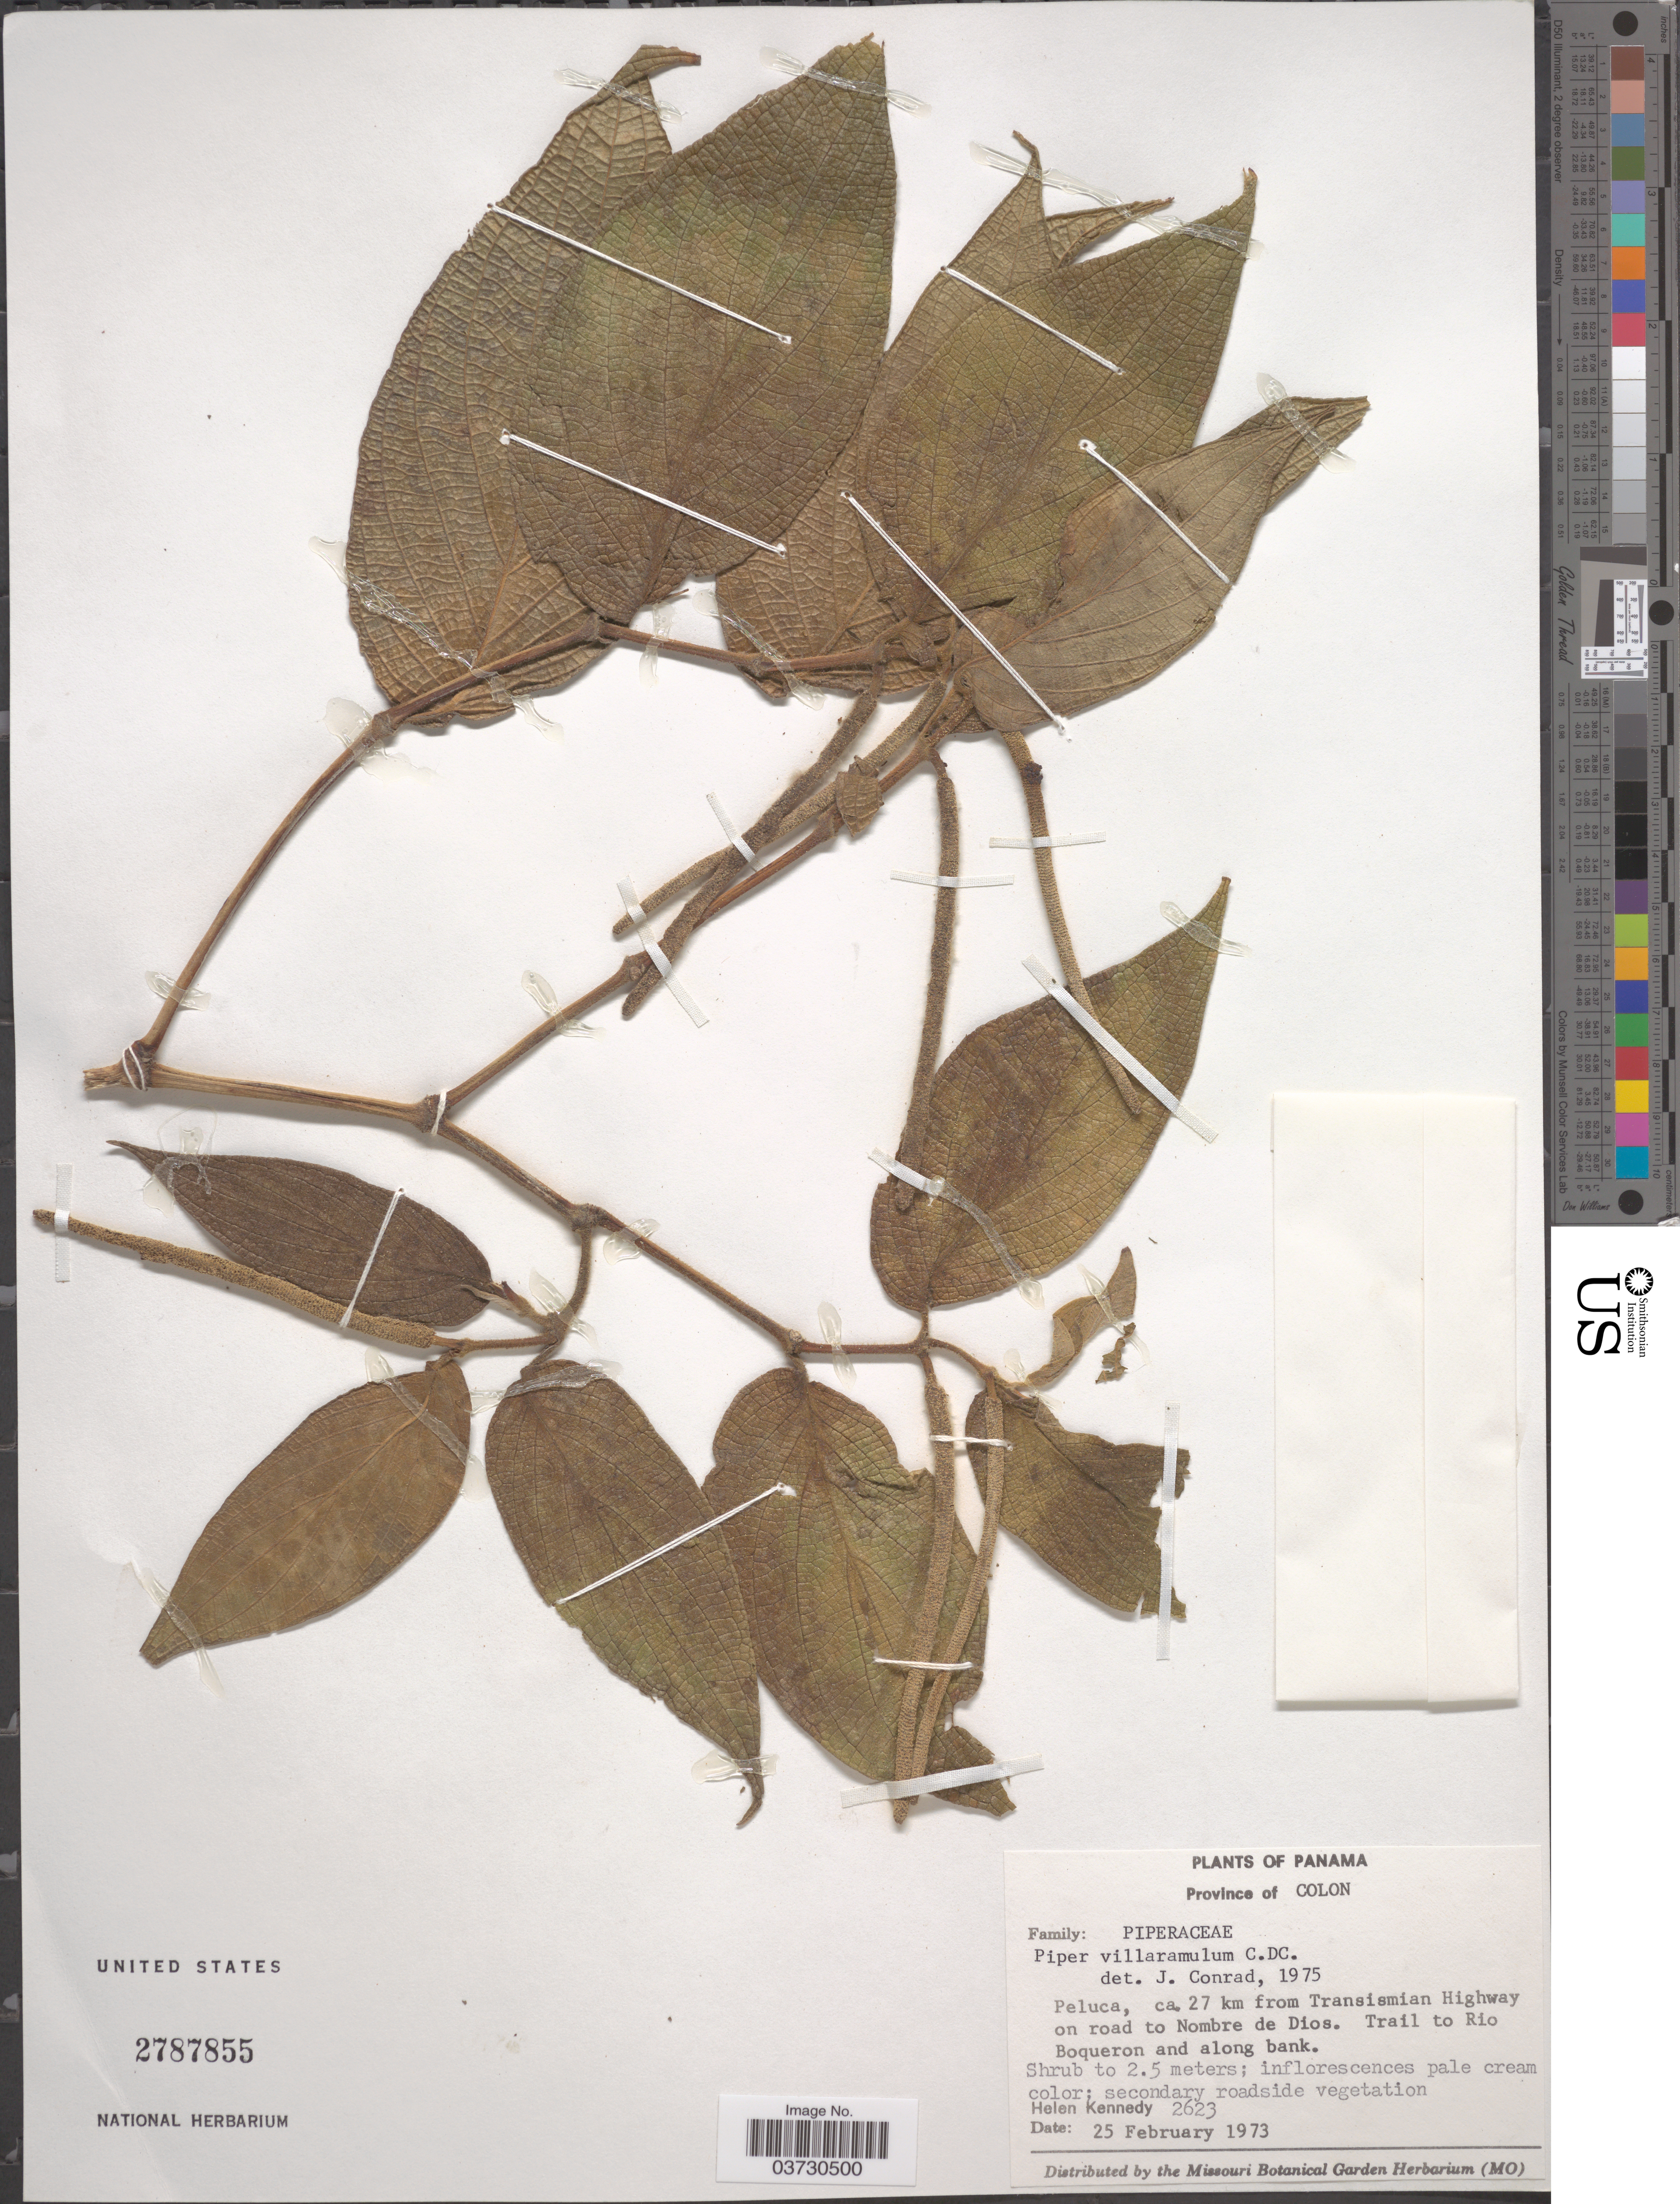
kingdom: Plantae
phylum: Tracheophyta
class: Magnoliopsida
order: Piperales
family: Piperaceae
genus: Piper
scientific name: Piper villiramulum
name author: C. DC.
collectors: H. Kennedy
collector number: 2623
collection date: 1973-02-25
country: Panama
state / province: Colón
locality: Peluca, ca. 27 km from Transismian Highway on road to Nombre de Dios. Trail to Rio Boqueron and along bank.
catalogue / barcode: US 2787855